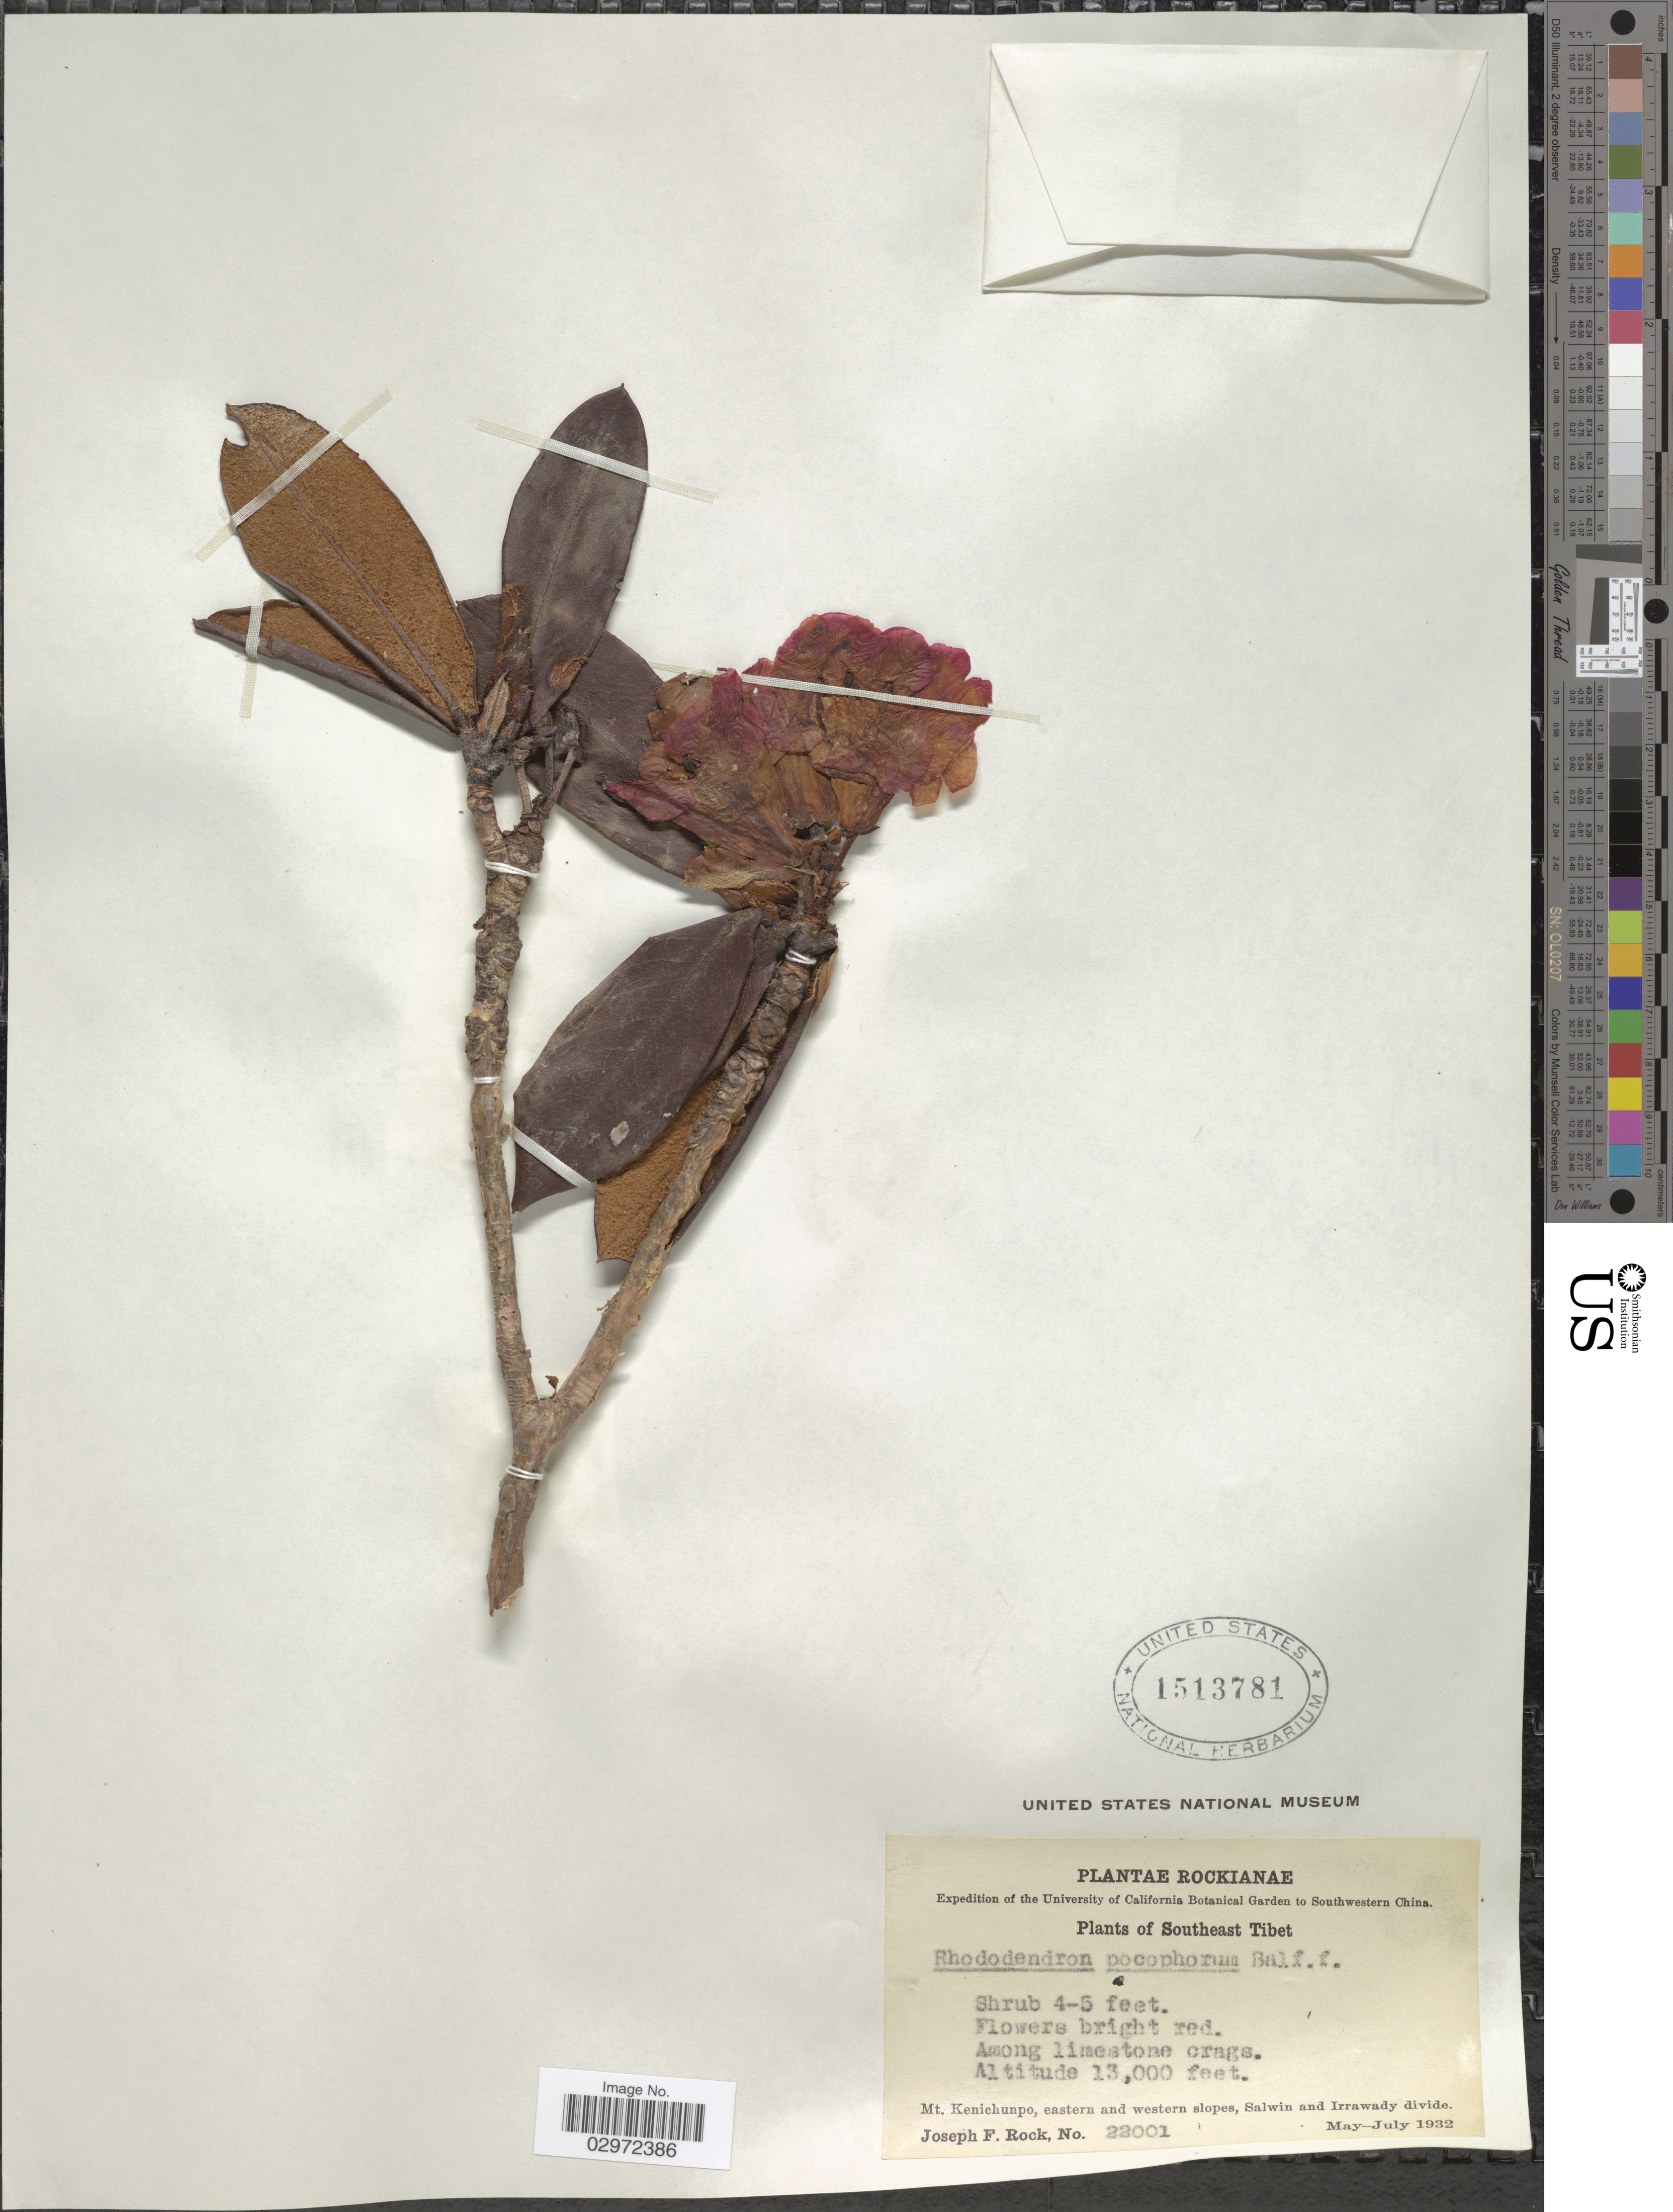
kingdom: Plantae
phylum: Tracheophyta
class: Magnoliopsida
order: Ericales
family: Ericaceae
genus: Rhododendron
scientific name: Rhododendron pocophorum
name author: Balf. f. ex Tagg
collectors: J. F. Rock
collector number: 22001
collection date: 1932-05/1932-07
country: China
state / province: Xizang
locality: Southwestern China, Southeast Tibet, Mt. Kenichunpo, eastern and western slopes, Salwin and Irrawady divide.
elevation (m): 3962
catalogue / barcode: US 1513781